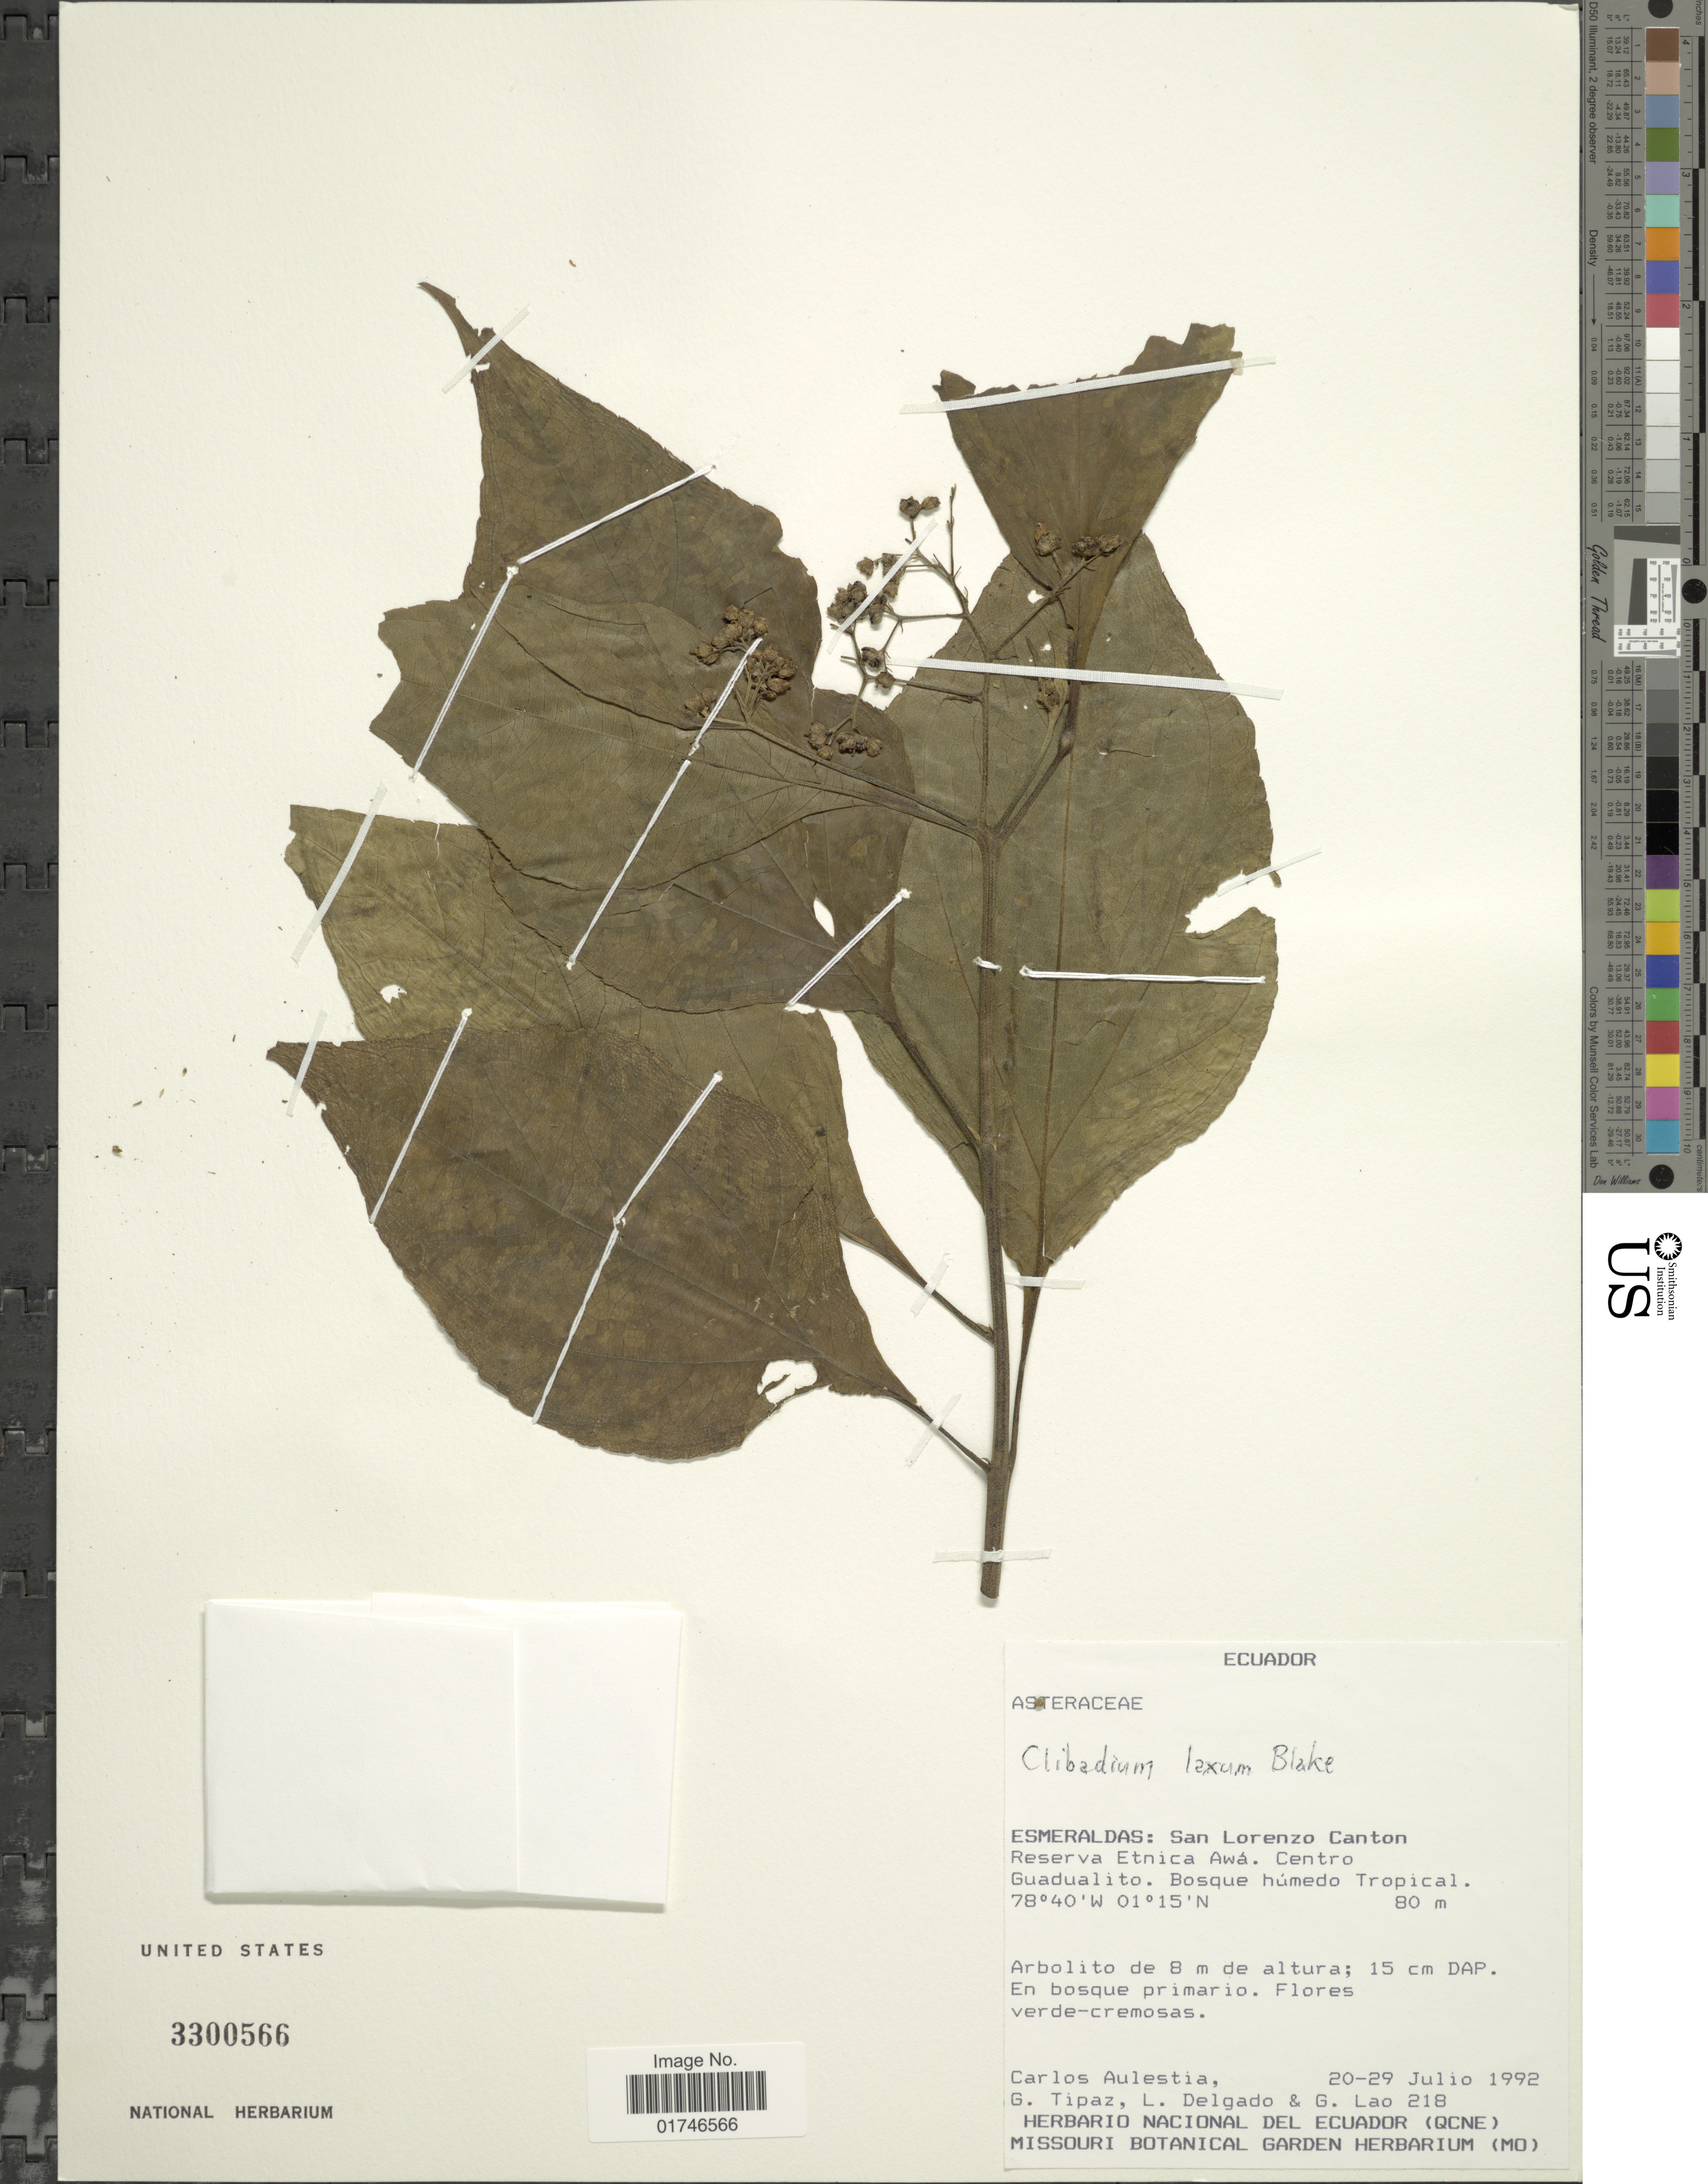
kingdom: Plantae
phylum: Tracheophyta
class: Magnoliopsida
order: Asterales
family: Asteraceae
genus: Clibadium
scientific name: Clibadium laxum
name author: S.F. Blake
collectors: C. Aulestia, G. Tipaz, L. Delgado V. & G. Lao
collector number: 218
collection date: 1992-07-20/1992-07-29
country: Ecuador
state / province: Esmeraldas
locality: Esmeraldas: San Lorenzo Canton. Reserva Etnica Awa, Cebtro Guadualito.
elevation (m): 80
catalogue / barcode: US 3300566